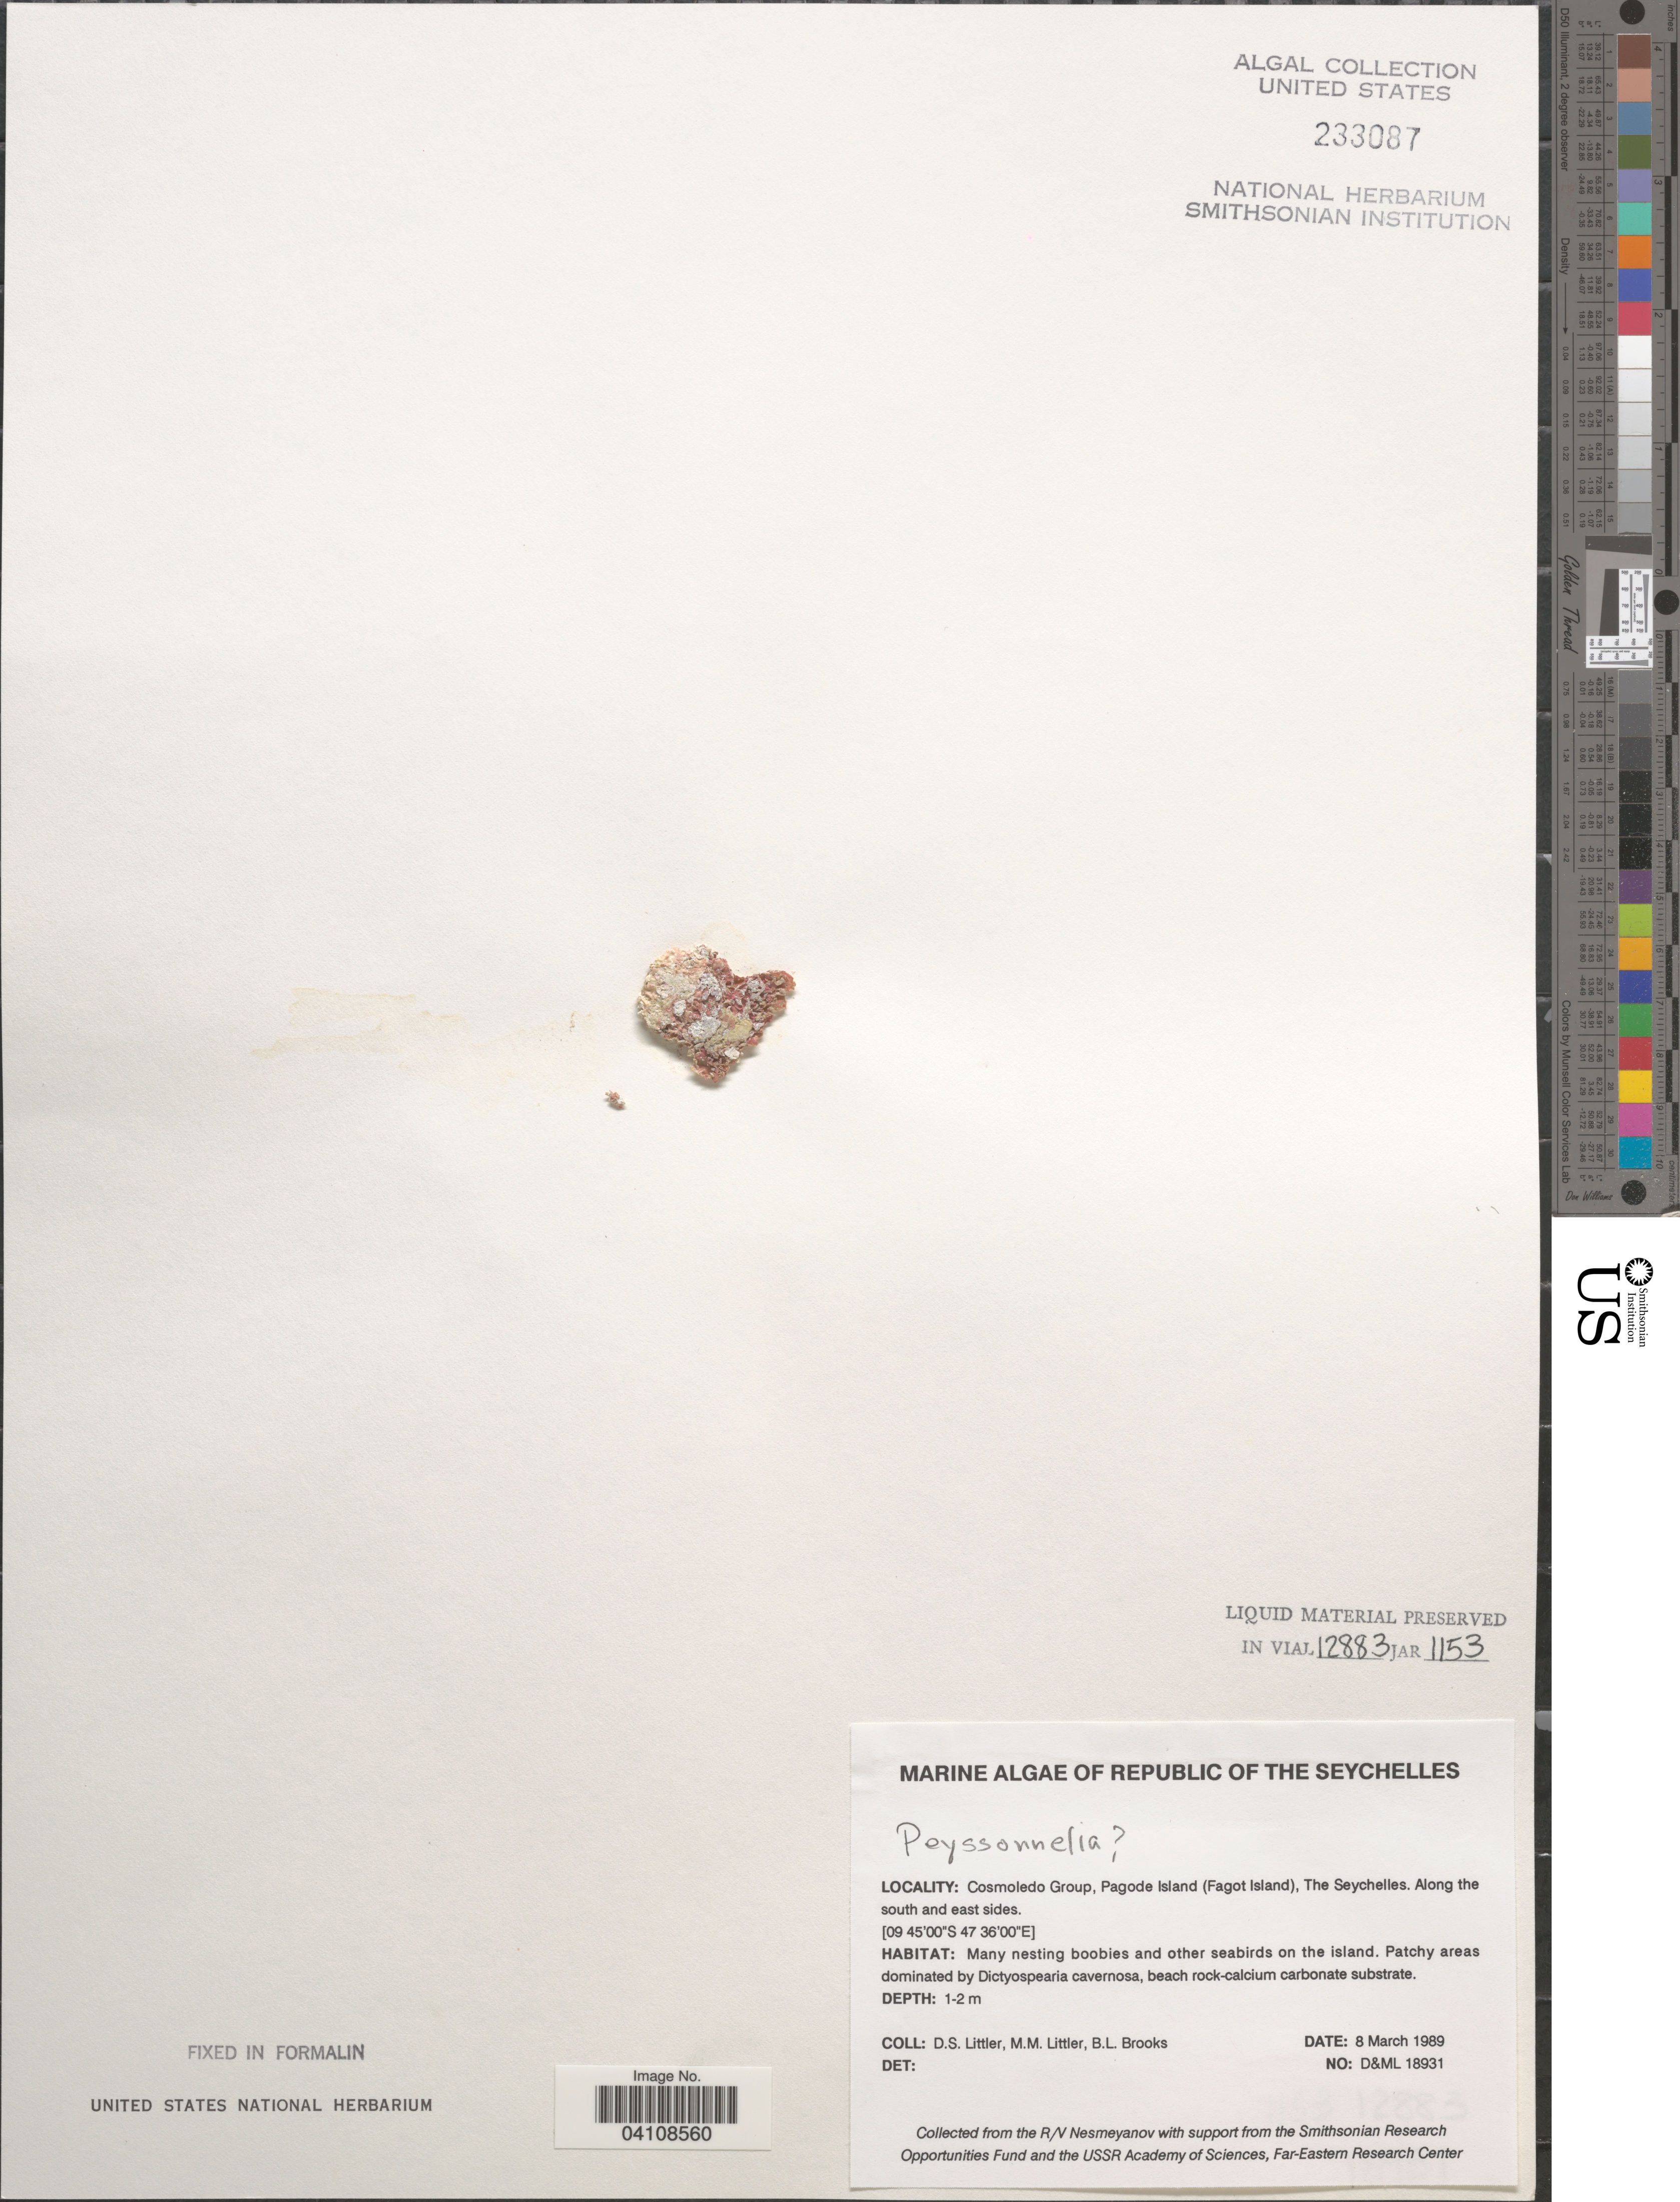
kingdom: Plantae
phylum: Rhodophyta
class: Florideophyceae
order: Peyssonneliales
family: Peyssonneliaceae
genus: Peyssonnelia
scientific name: Peyssonnelia sp.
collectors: D. S. Littler & B. Brooks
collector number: D&ML18931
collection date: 1989-03-08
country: Seychelles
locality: Republic of The Seychelles. Cosmoledo Group, Pagode Island (Fagot Island). Along the south and east sides.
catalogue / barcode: US 233087